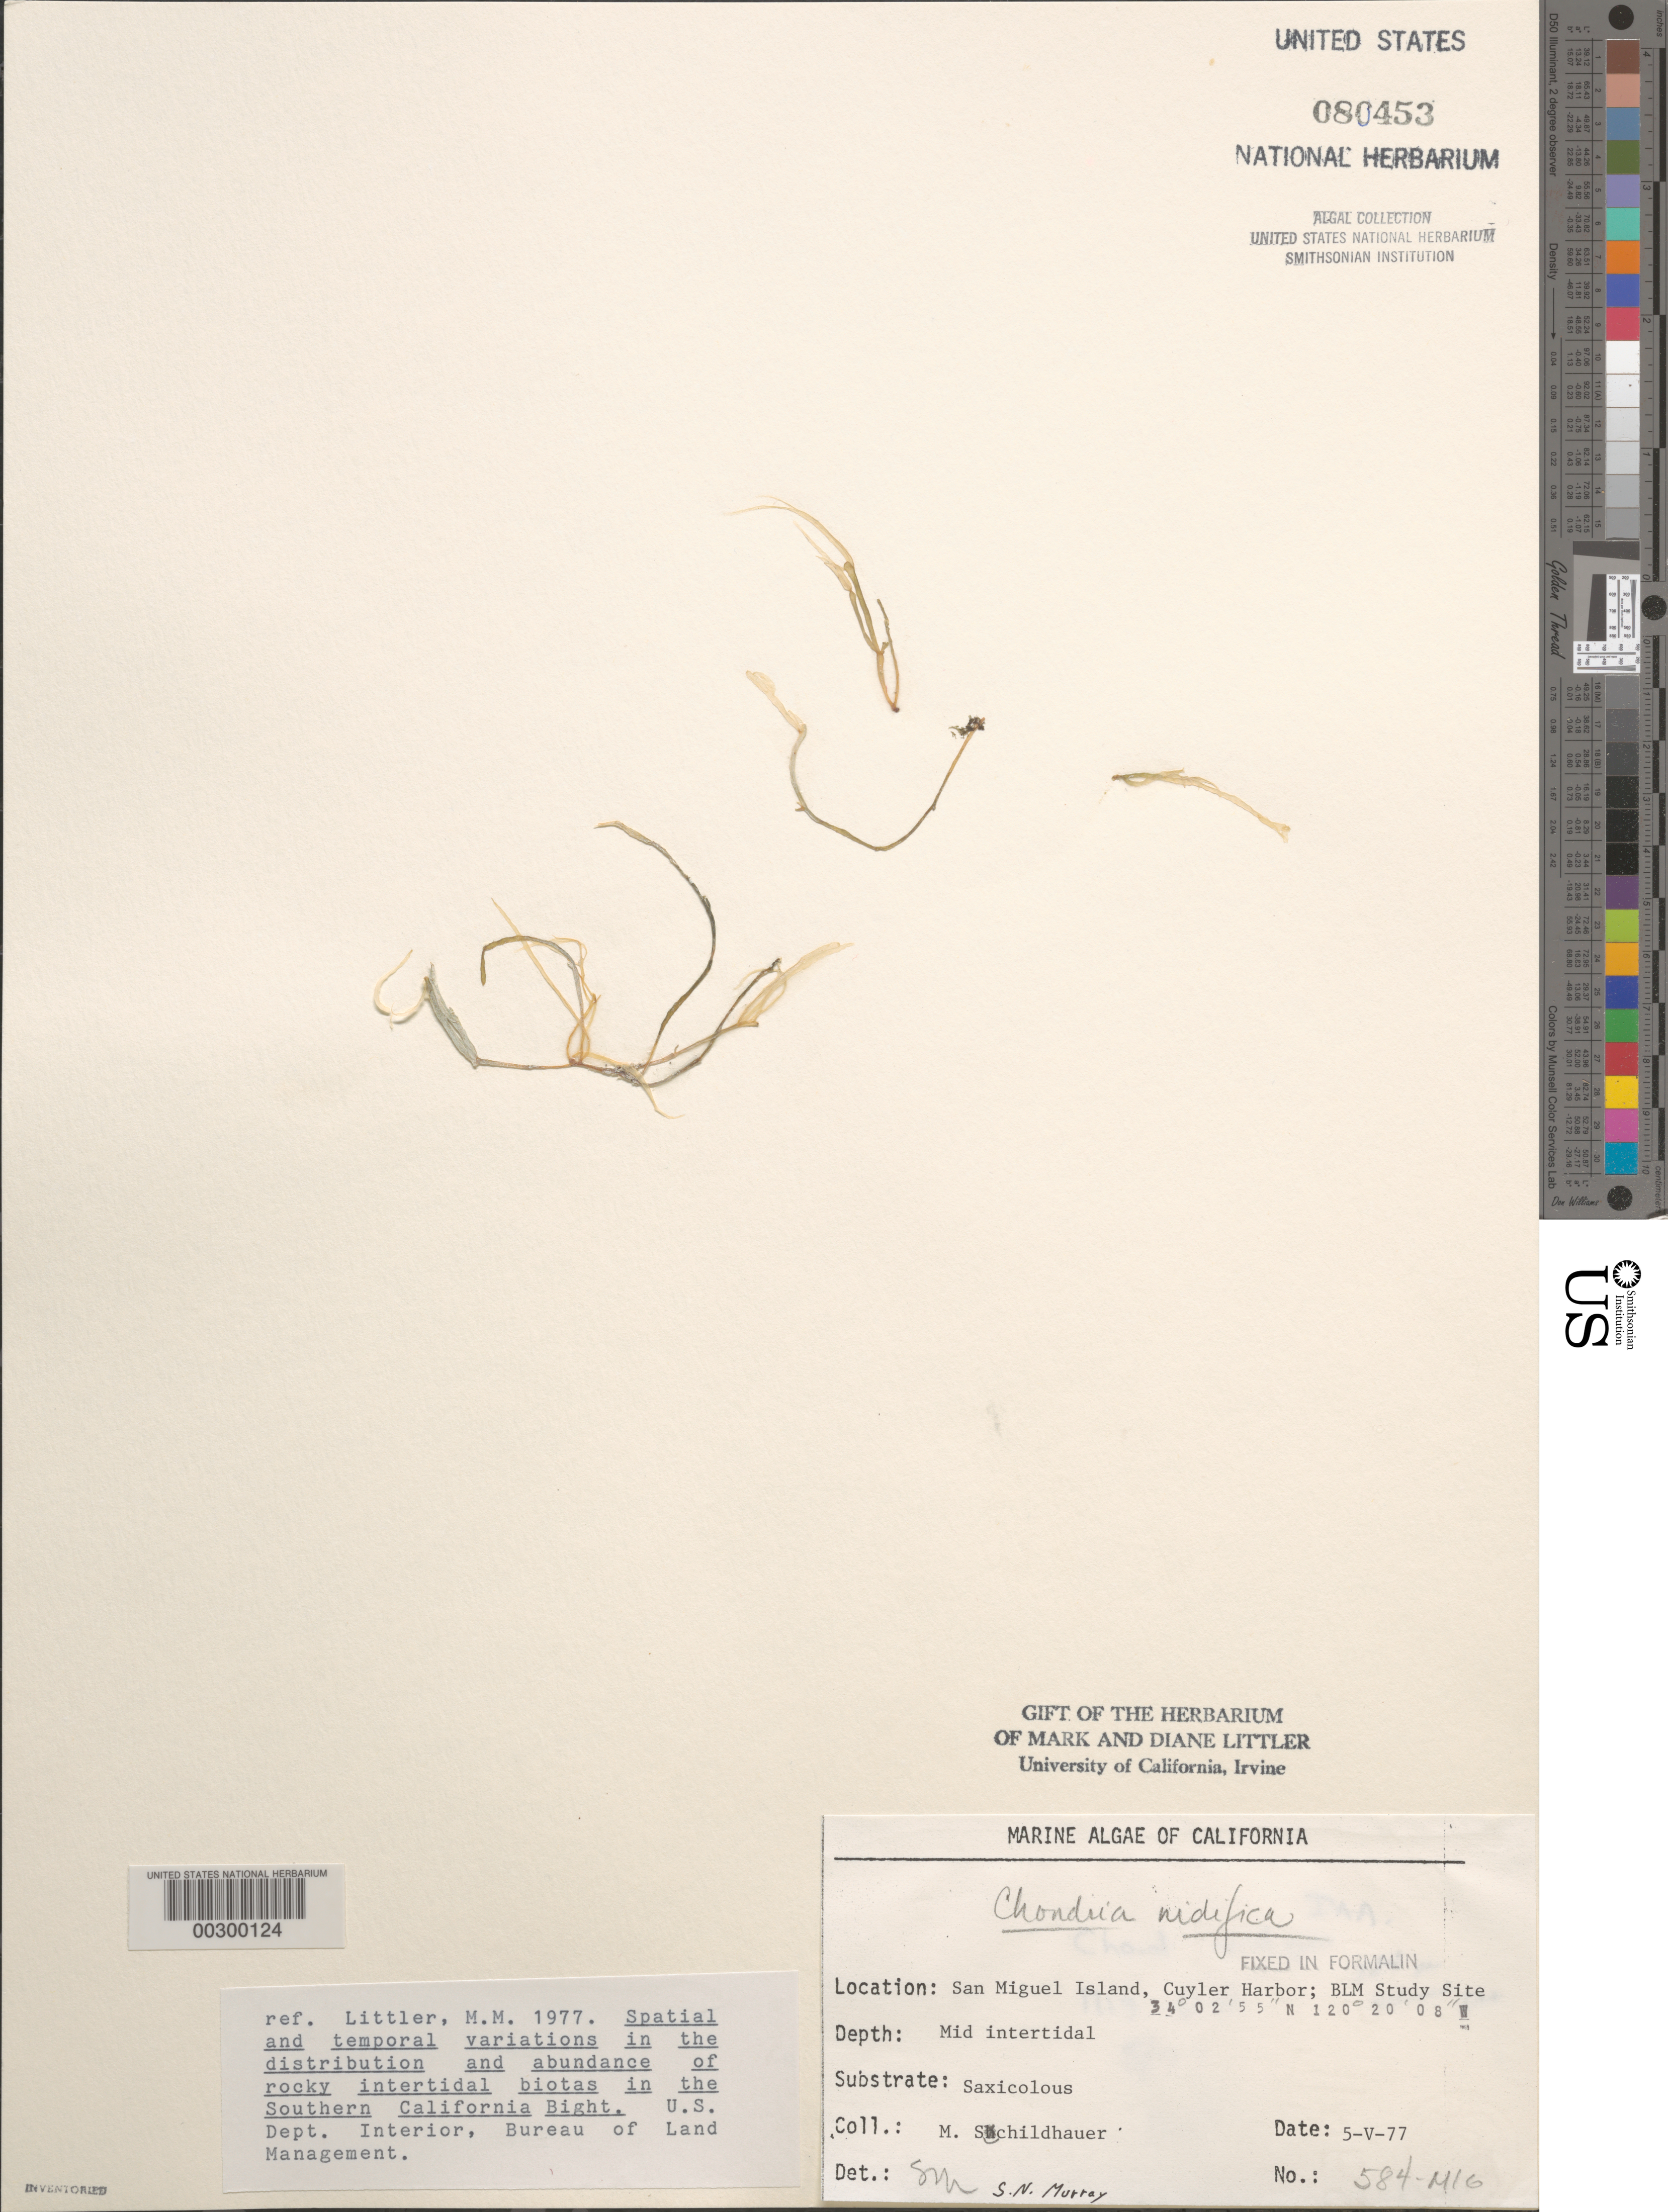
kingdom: Plantae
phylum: Rhodophyta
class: Florideophyceae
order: Ceramiales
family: Rhodomelaceae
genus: Neochondria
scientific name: Neochondria nidifica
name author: (Harvey) Sutti et al.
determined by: Algae name updating Project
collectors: M. Schildhauer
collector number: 584-mig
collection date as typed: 05 May 1977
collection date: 1977-05-05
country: United States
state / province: California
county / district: Santa Barbara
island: San Miguel Island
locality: Cuyler Harbor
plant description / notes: BLM-SOCALBIGHT Rocky Intertidal Survey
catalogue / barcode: US 80453